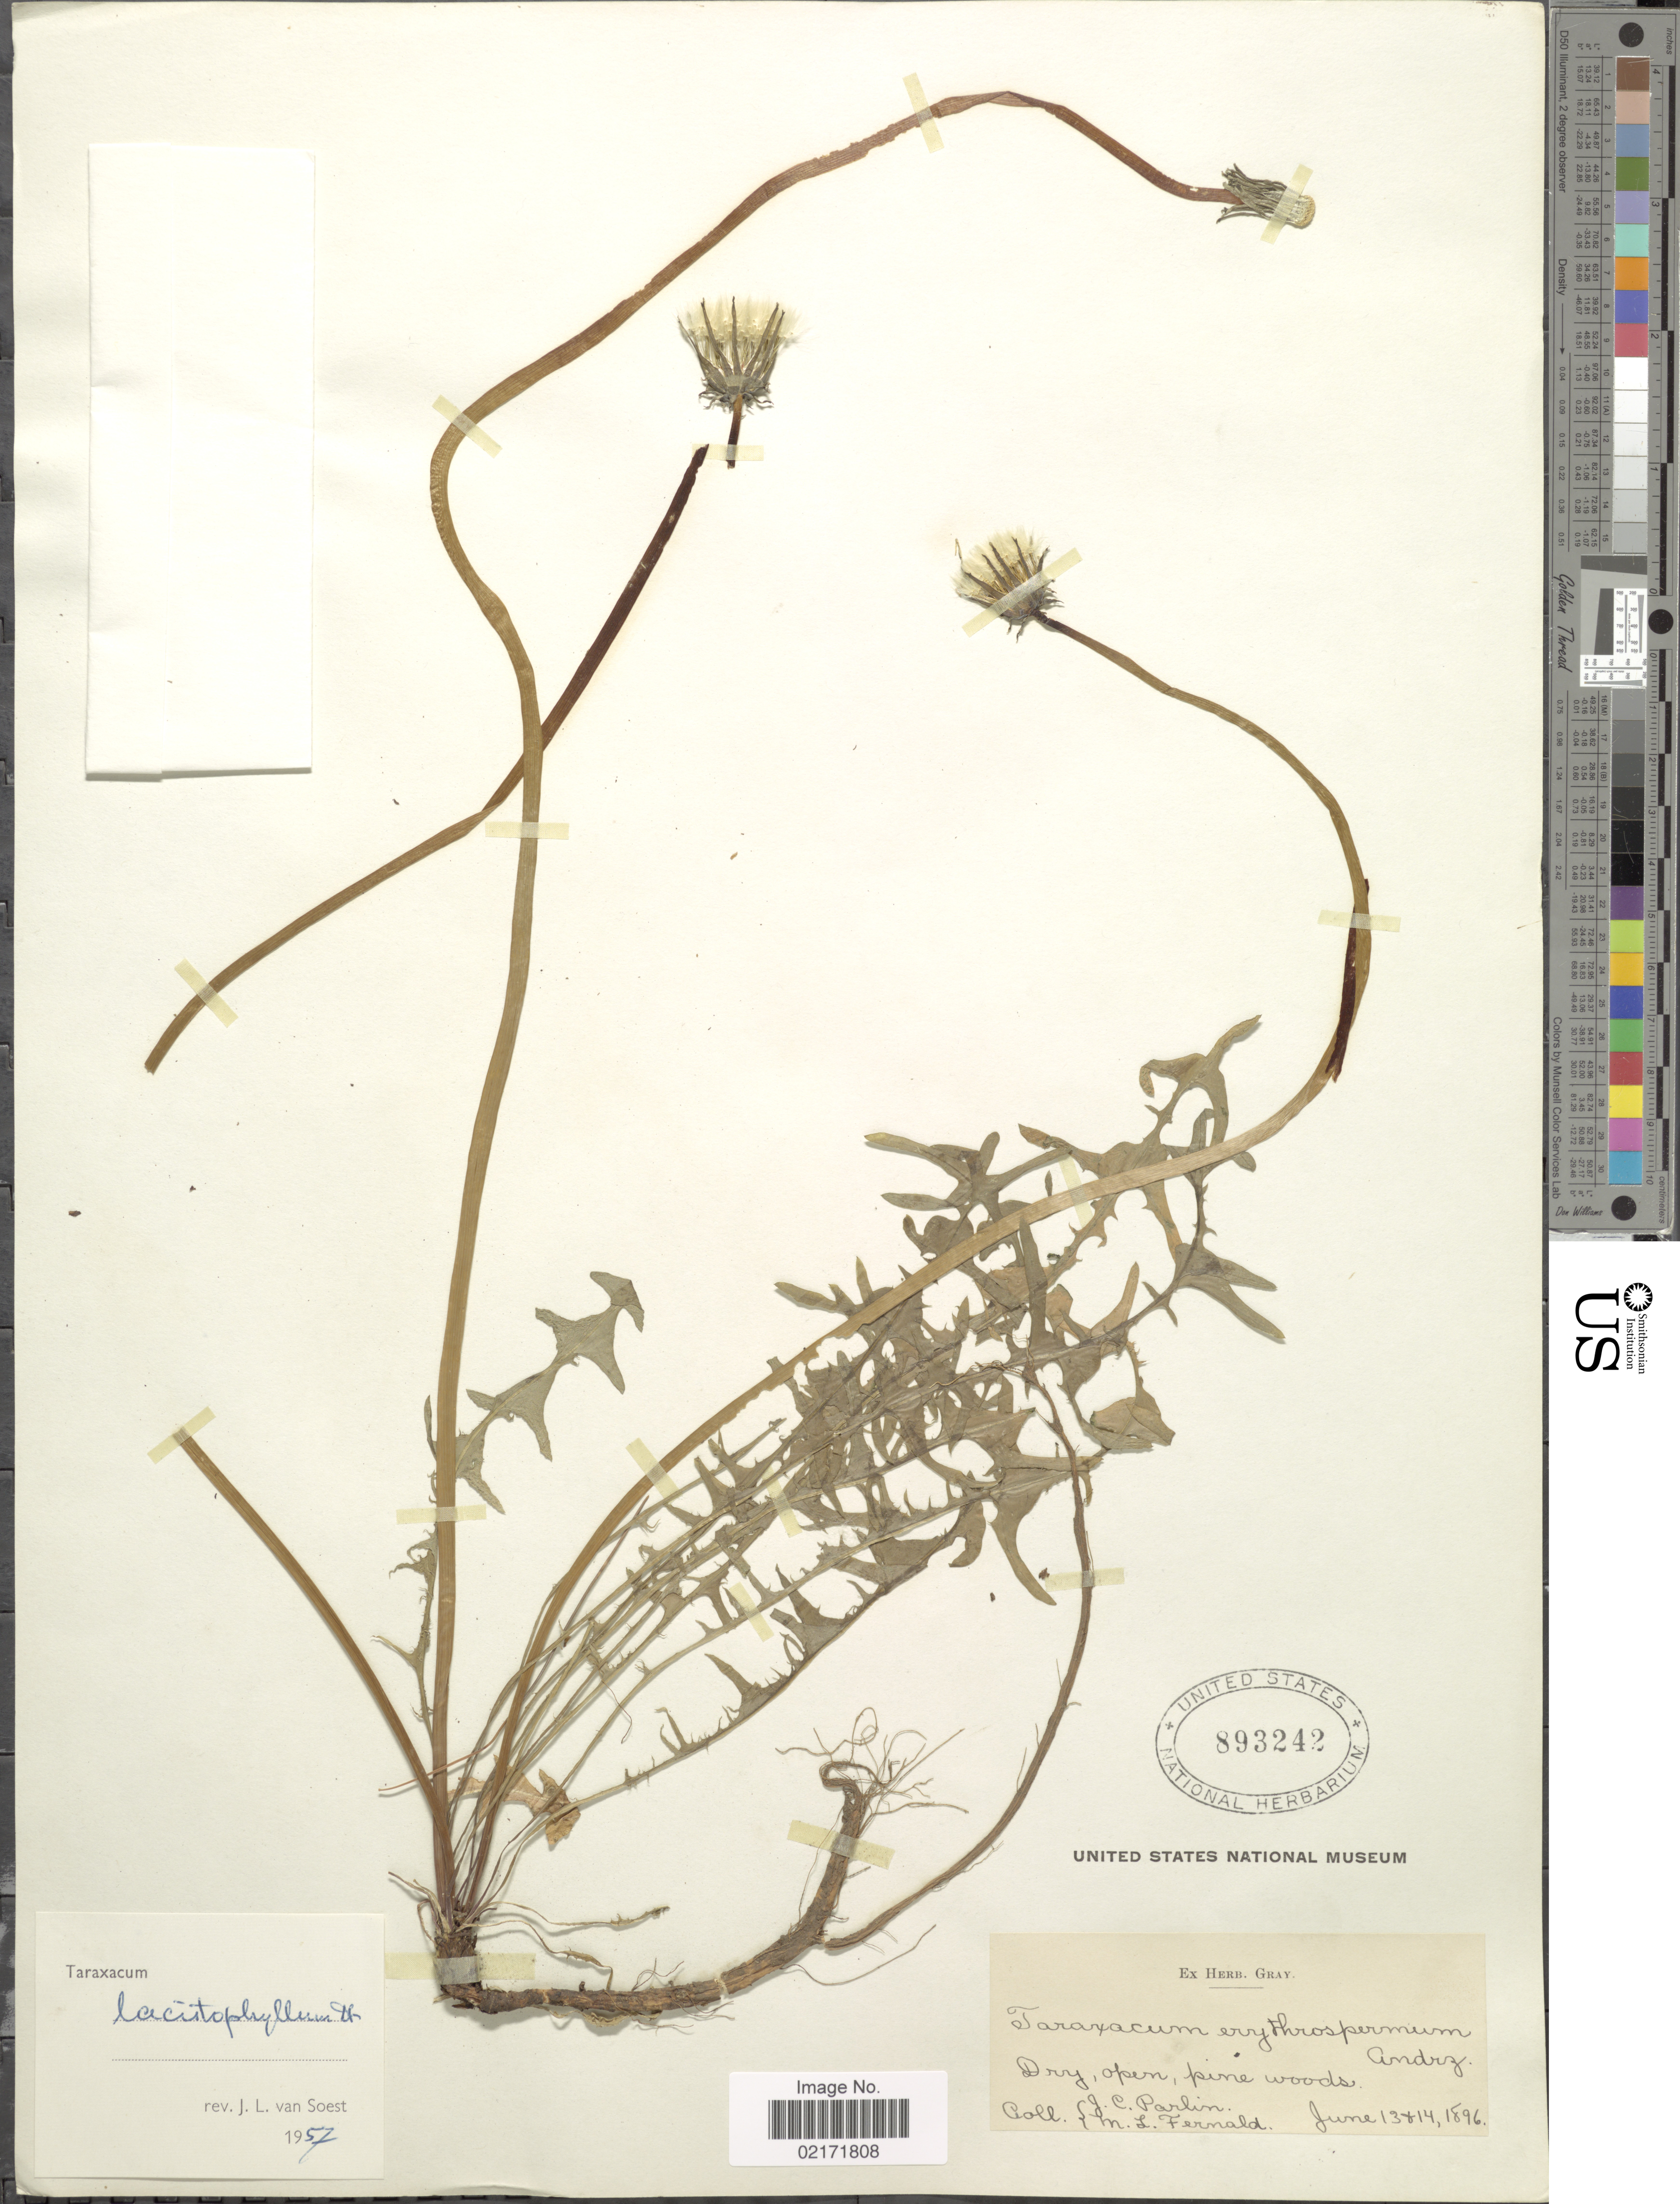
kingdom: Plantae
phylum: Tracheophyta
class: Magnoliopsida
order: Asterales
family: Asteraceae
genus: Taraxacum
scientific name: Taraxacum lacistophyllum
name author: (Dahlst.) Raunk.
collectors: J. Parlin & M. L. Fernald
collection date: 1896-06-13/1896-06-14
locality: Dry, open, pine woods.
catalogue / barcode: US 893242